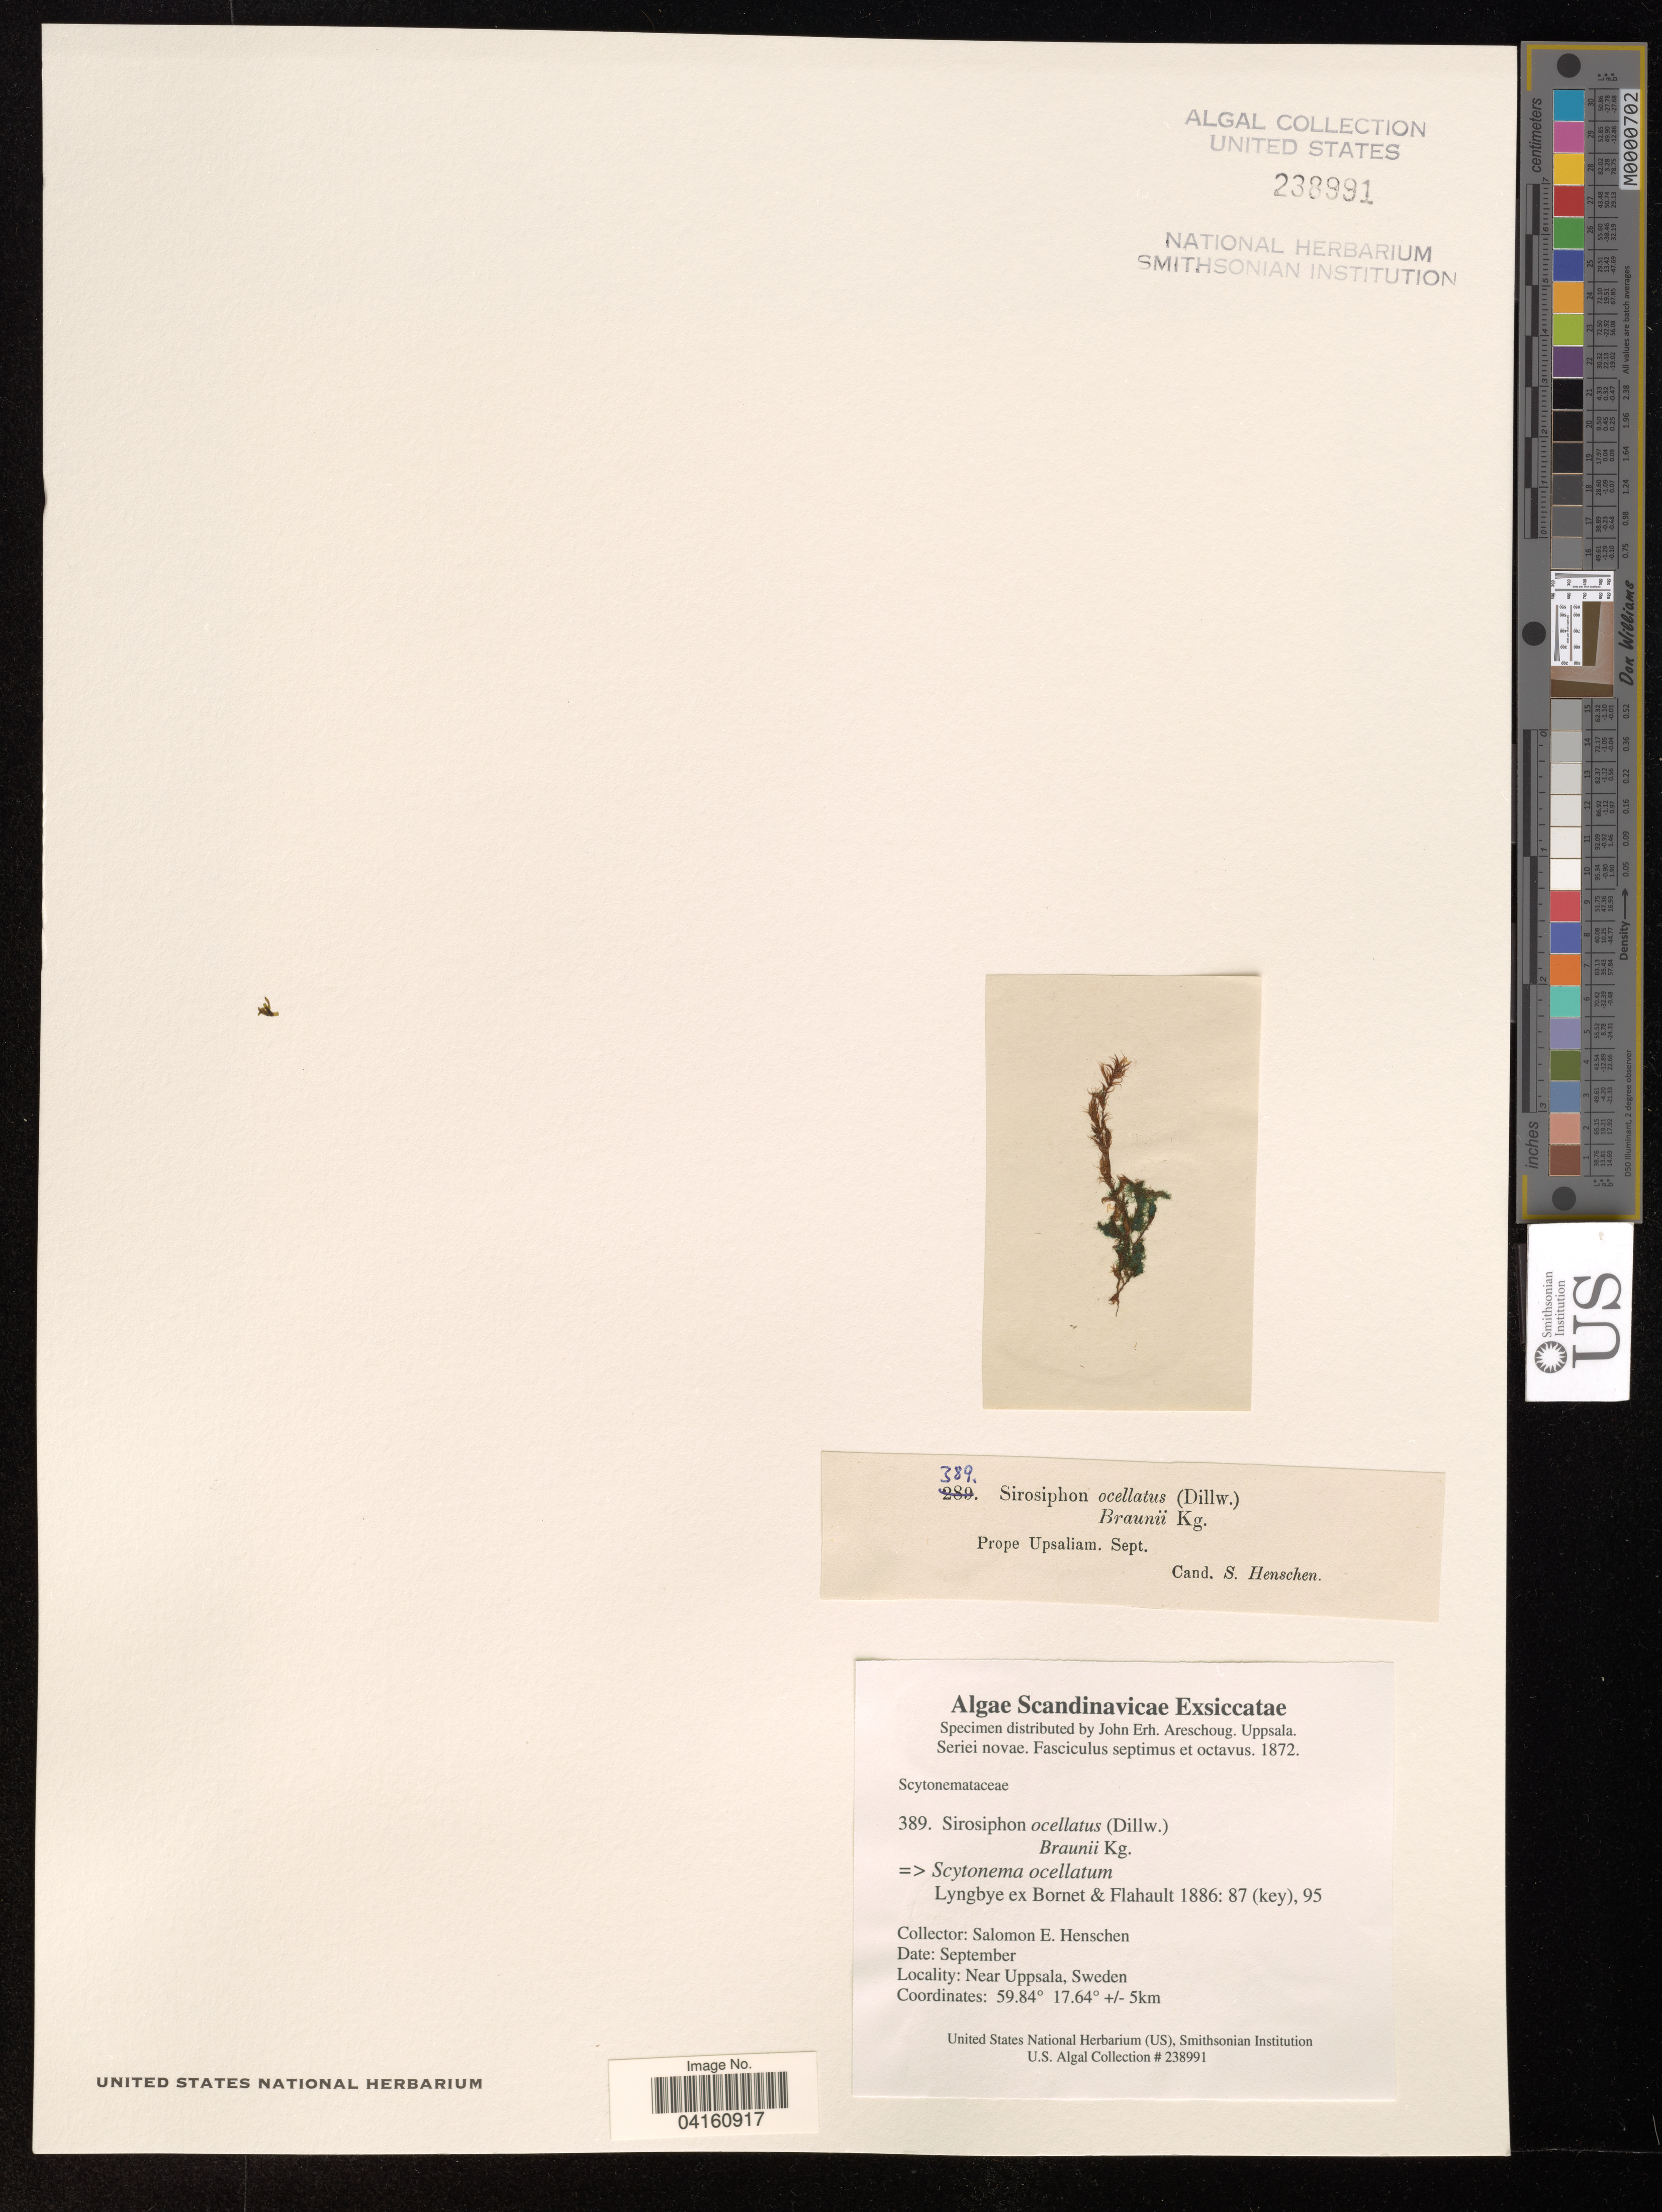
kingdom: Bacteria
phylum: Cyanobacteria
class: Cyanobacteriia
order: Cyanobacteriales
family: Scytonemataceae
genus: Scytonema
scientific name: Scytonema ocellatum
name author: Lyngb. ex Bornet & Thur.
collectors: S. Henschen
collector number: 389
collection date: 1872-09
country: Sweden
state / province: Uppsala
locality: Near Uppsala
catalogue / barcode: US 238991